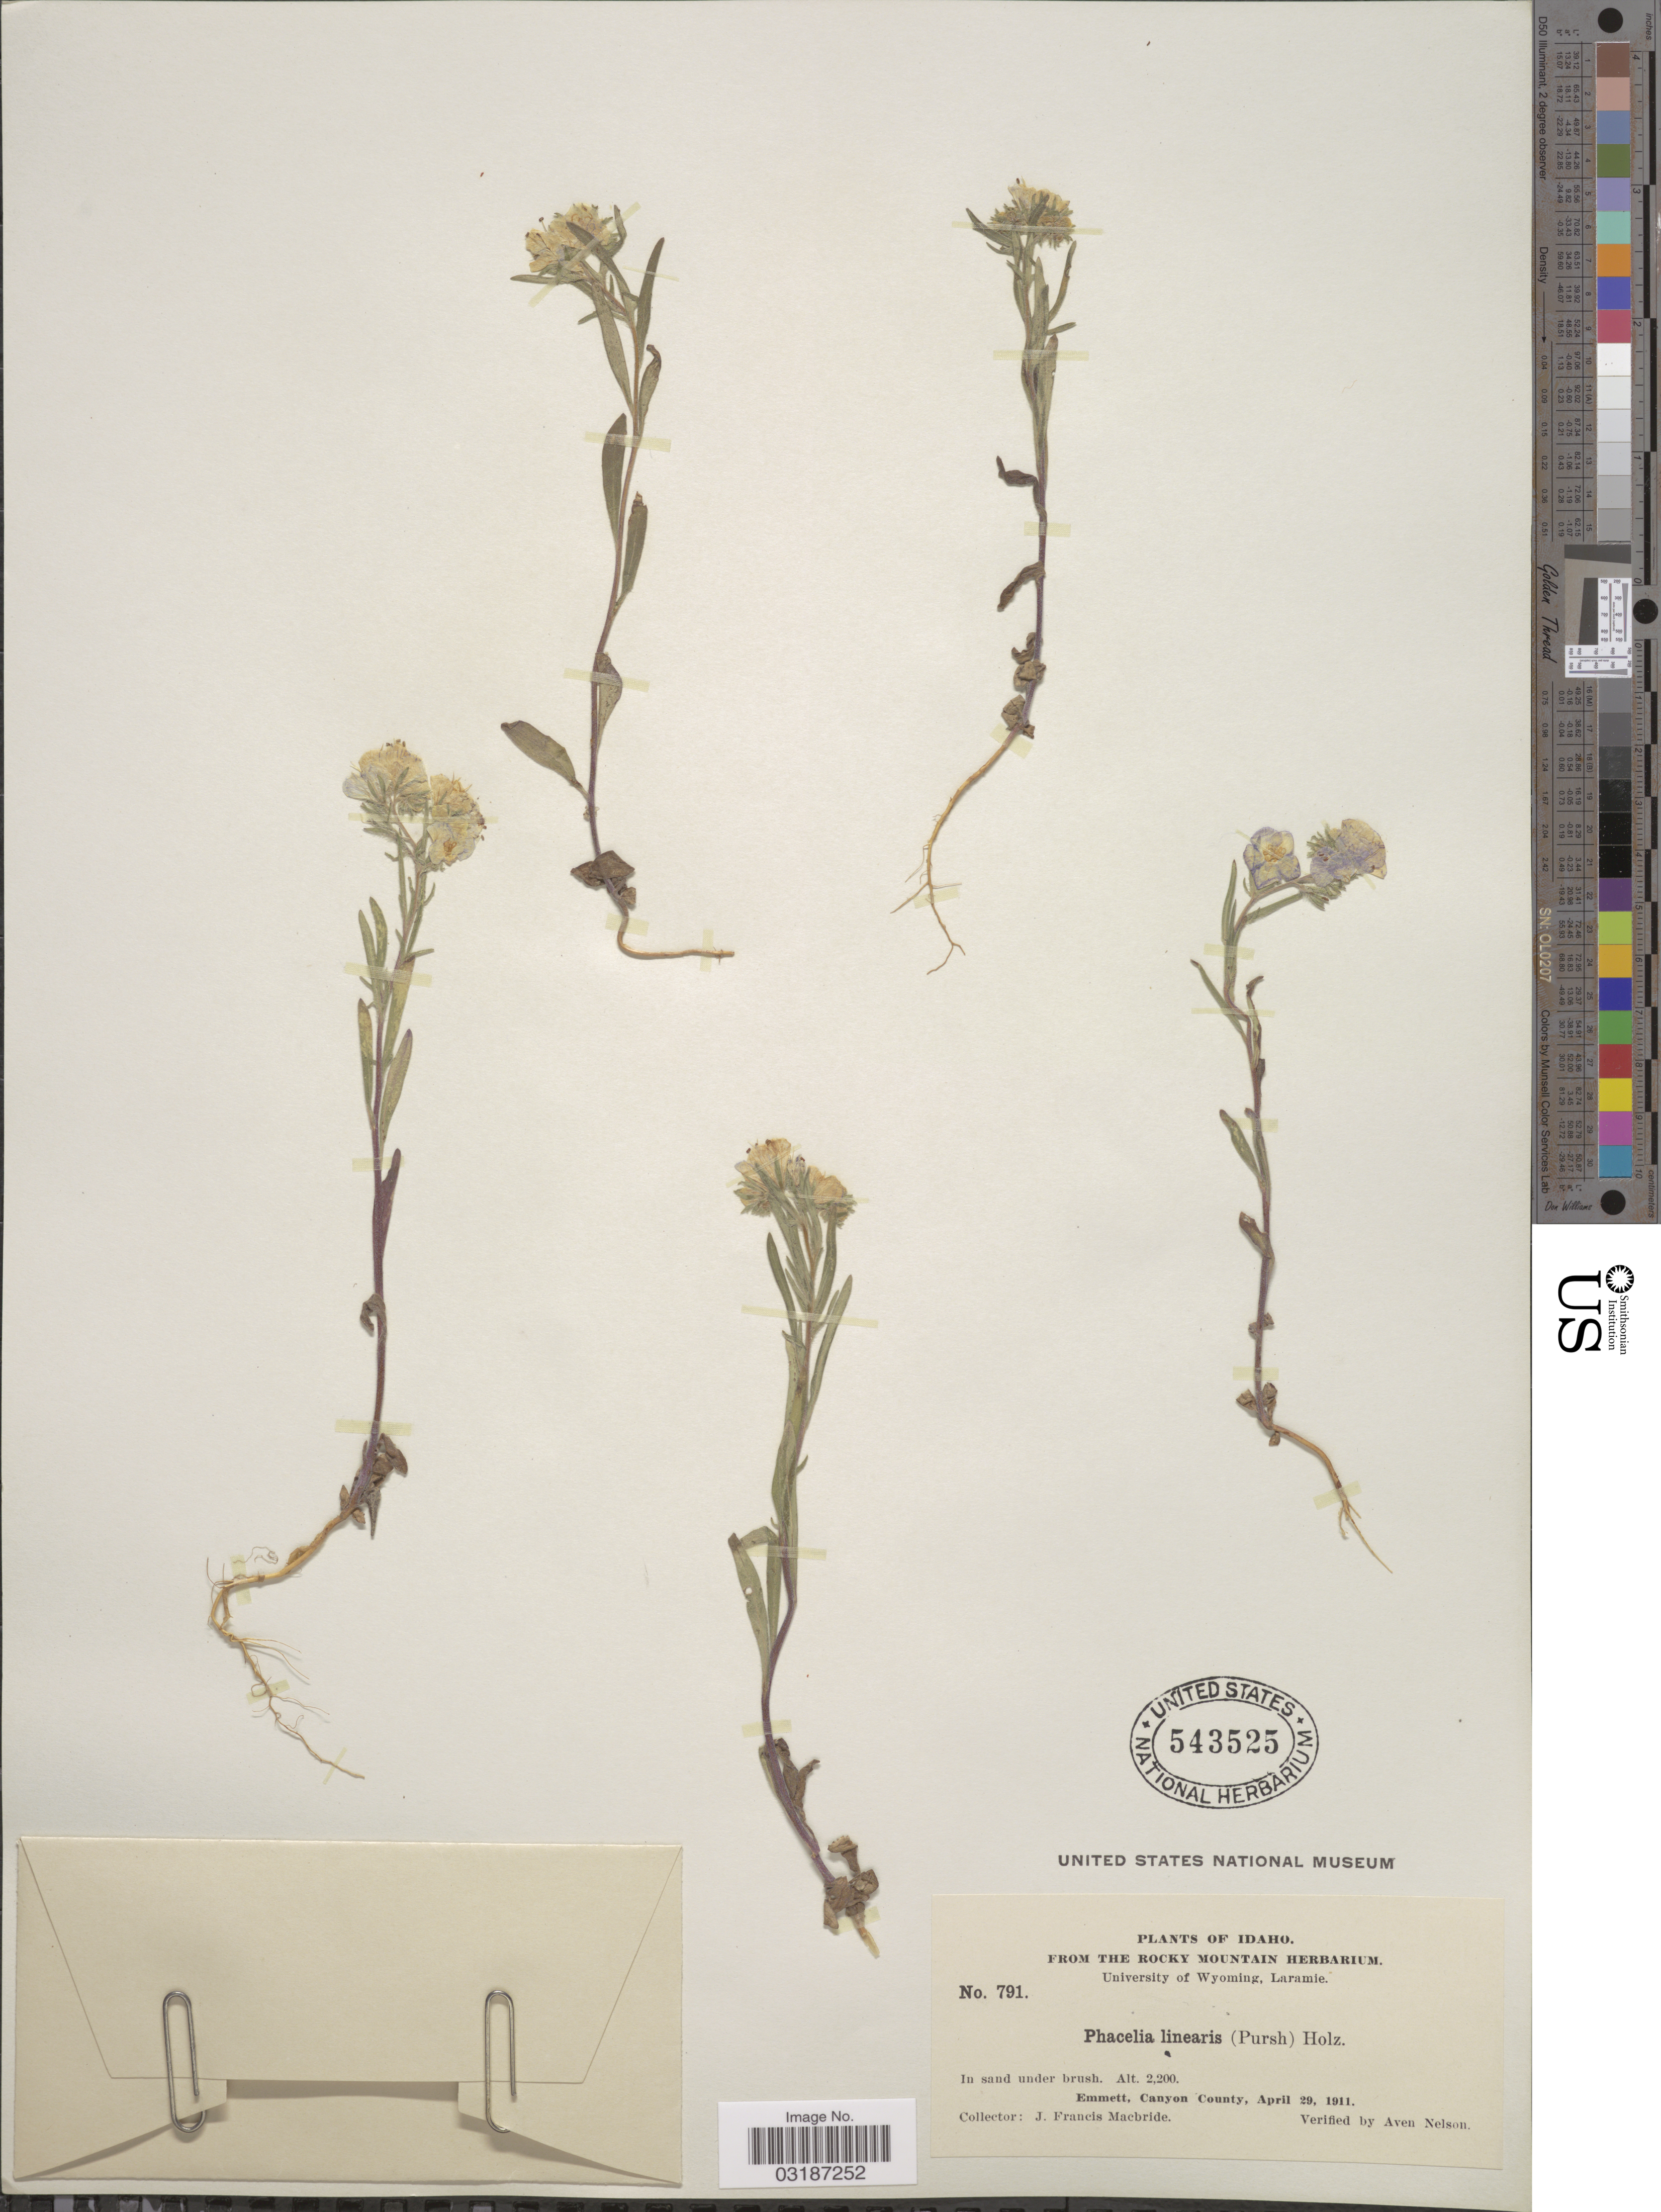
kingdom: Plantae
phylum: Tracheophyta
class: Magnoliopsida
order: Boraginales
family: Hydrophyllaceae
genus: Phacelia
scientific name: Phacelia linearis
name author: (Pursh) Holz.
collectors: J. F. Macbride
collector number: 791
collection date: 1911-04-29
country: United States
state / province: Idaho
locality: Emmett, Canyon County.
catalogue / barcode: US 543525